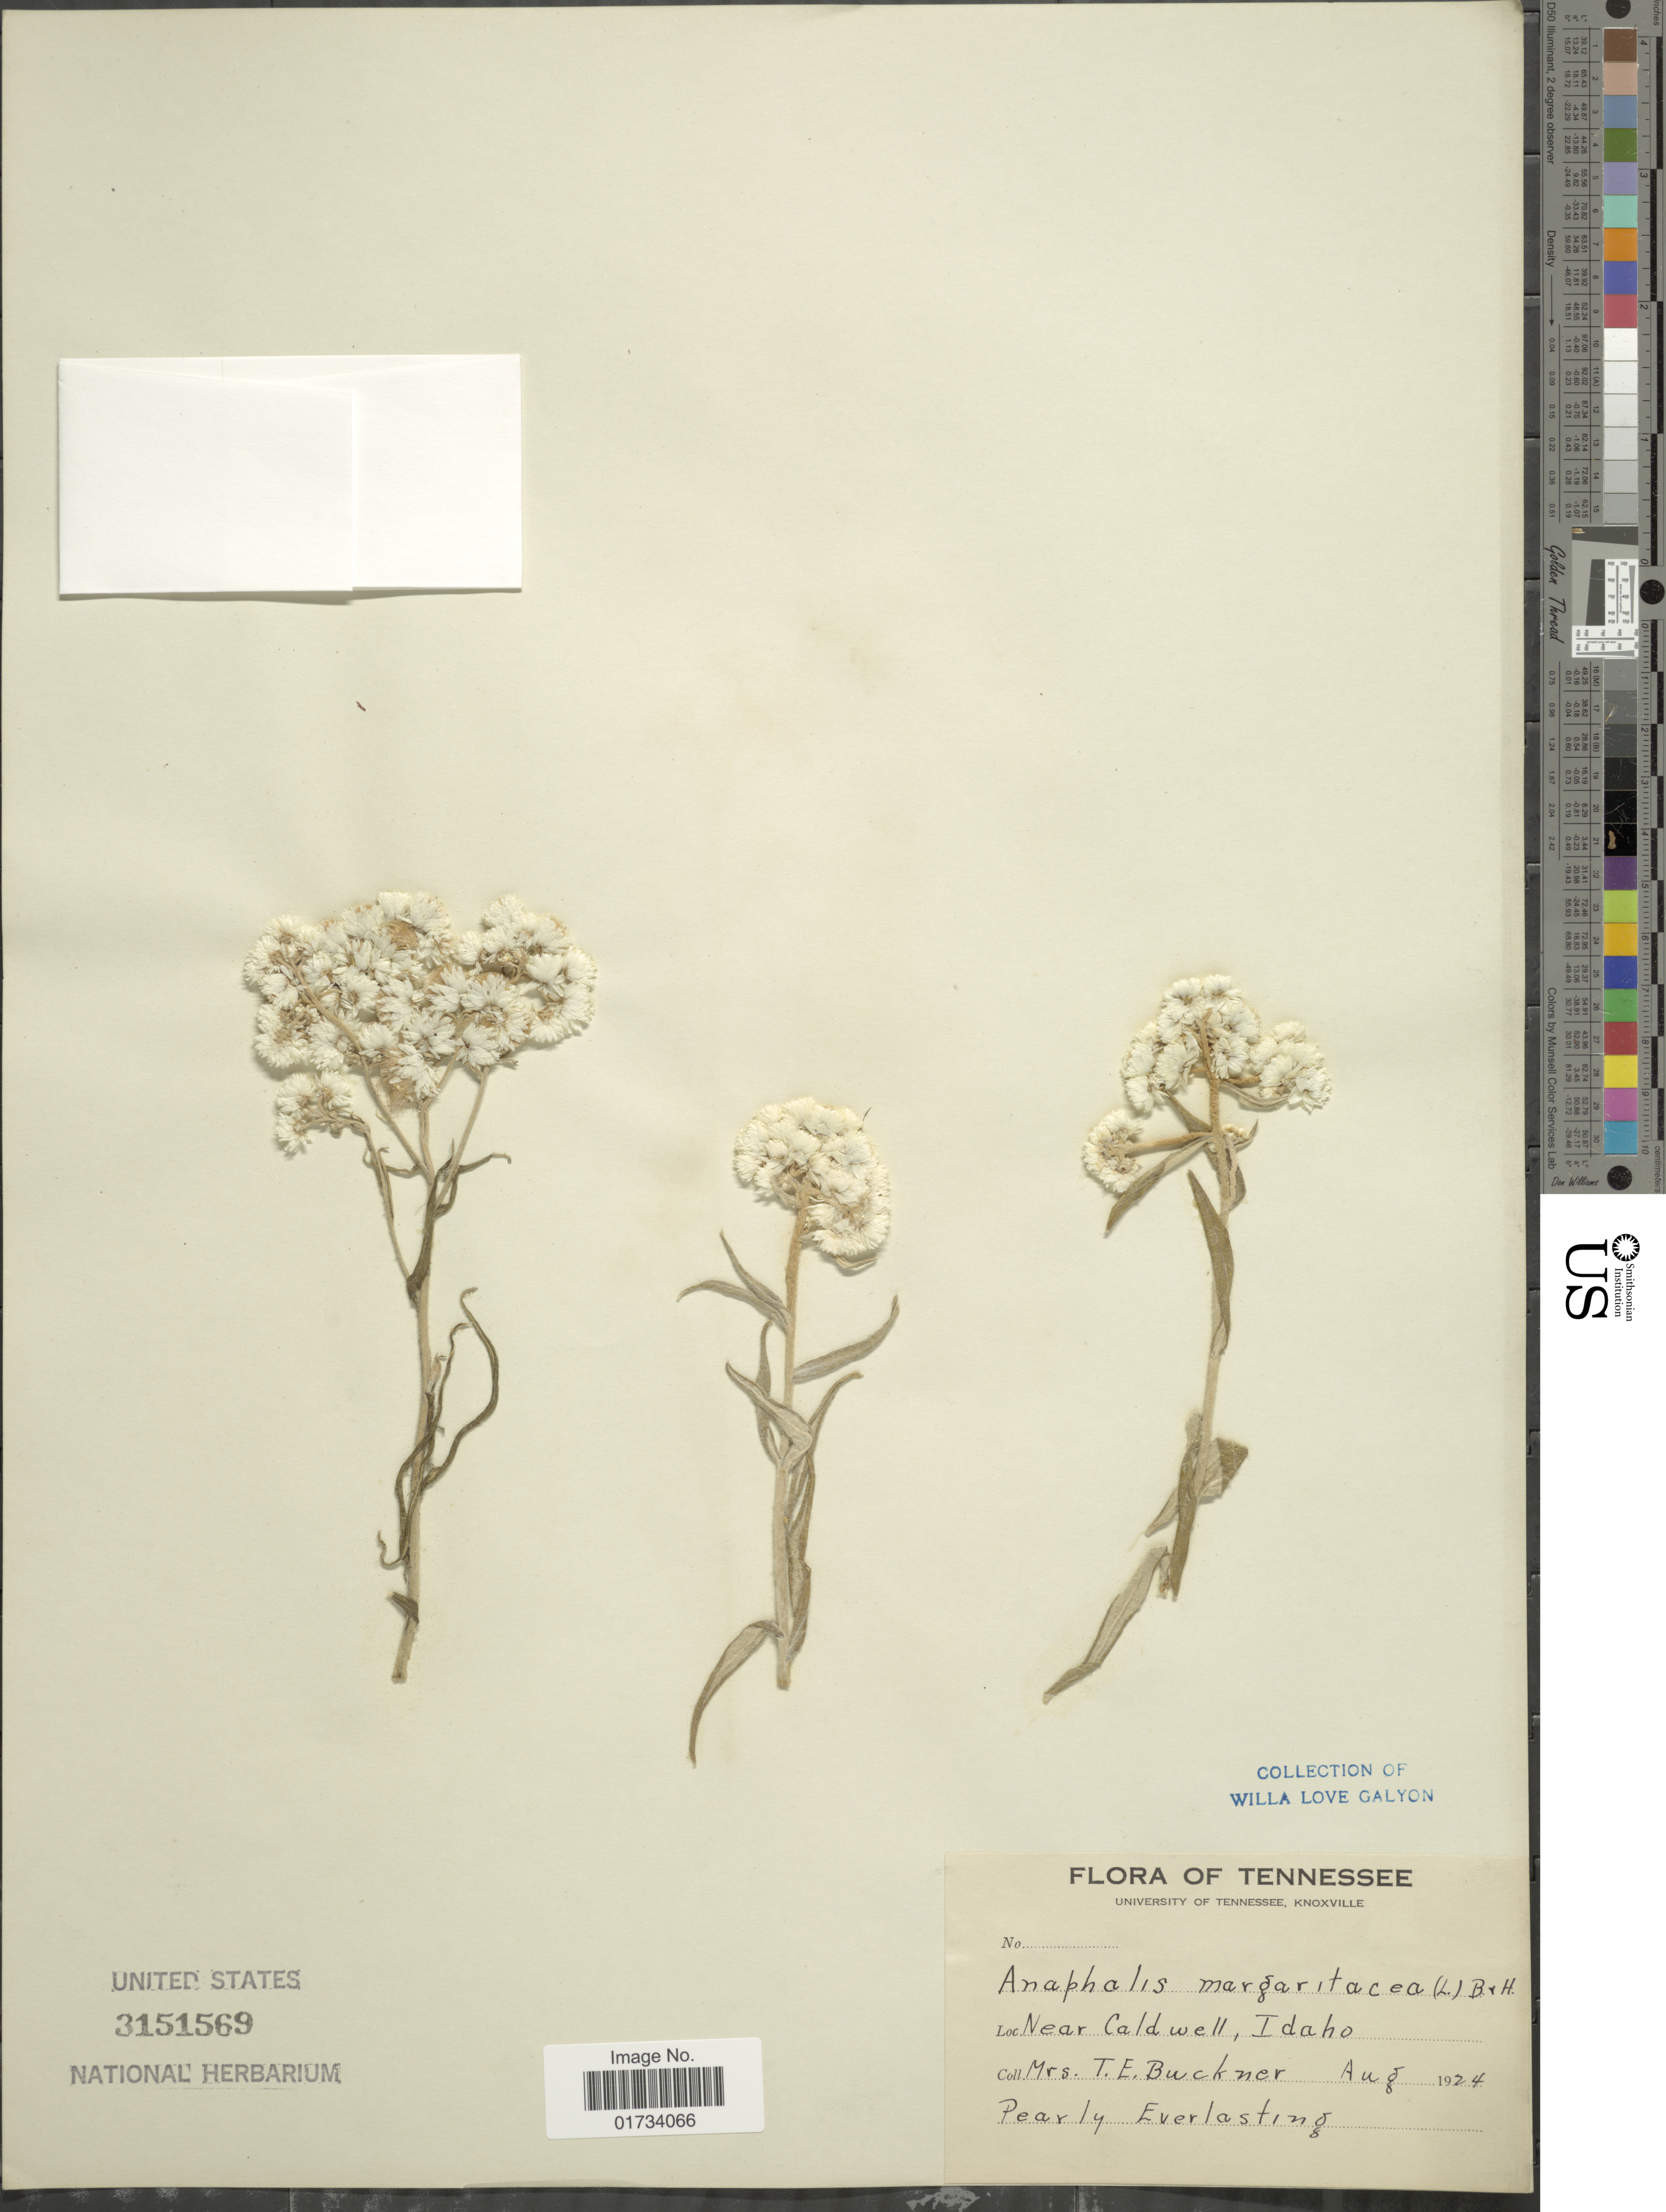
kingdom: Plantae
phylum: Tracheophyta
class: Magnoliopsida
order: Asterales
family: Asteraceae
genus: Anaphalis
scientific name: Anaphalis margaritacea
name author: (L.) Benth. & Hook. f.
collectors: T. Buckner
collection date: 1924-08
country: United States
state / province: Tennessee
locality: Near Caldwell, Pearly Everlasting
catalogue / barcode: US 3151569